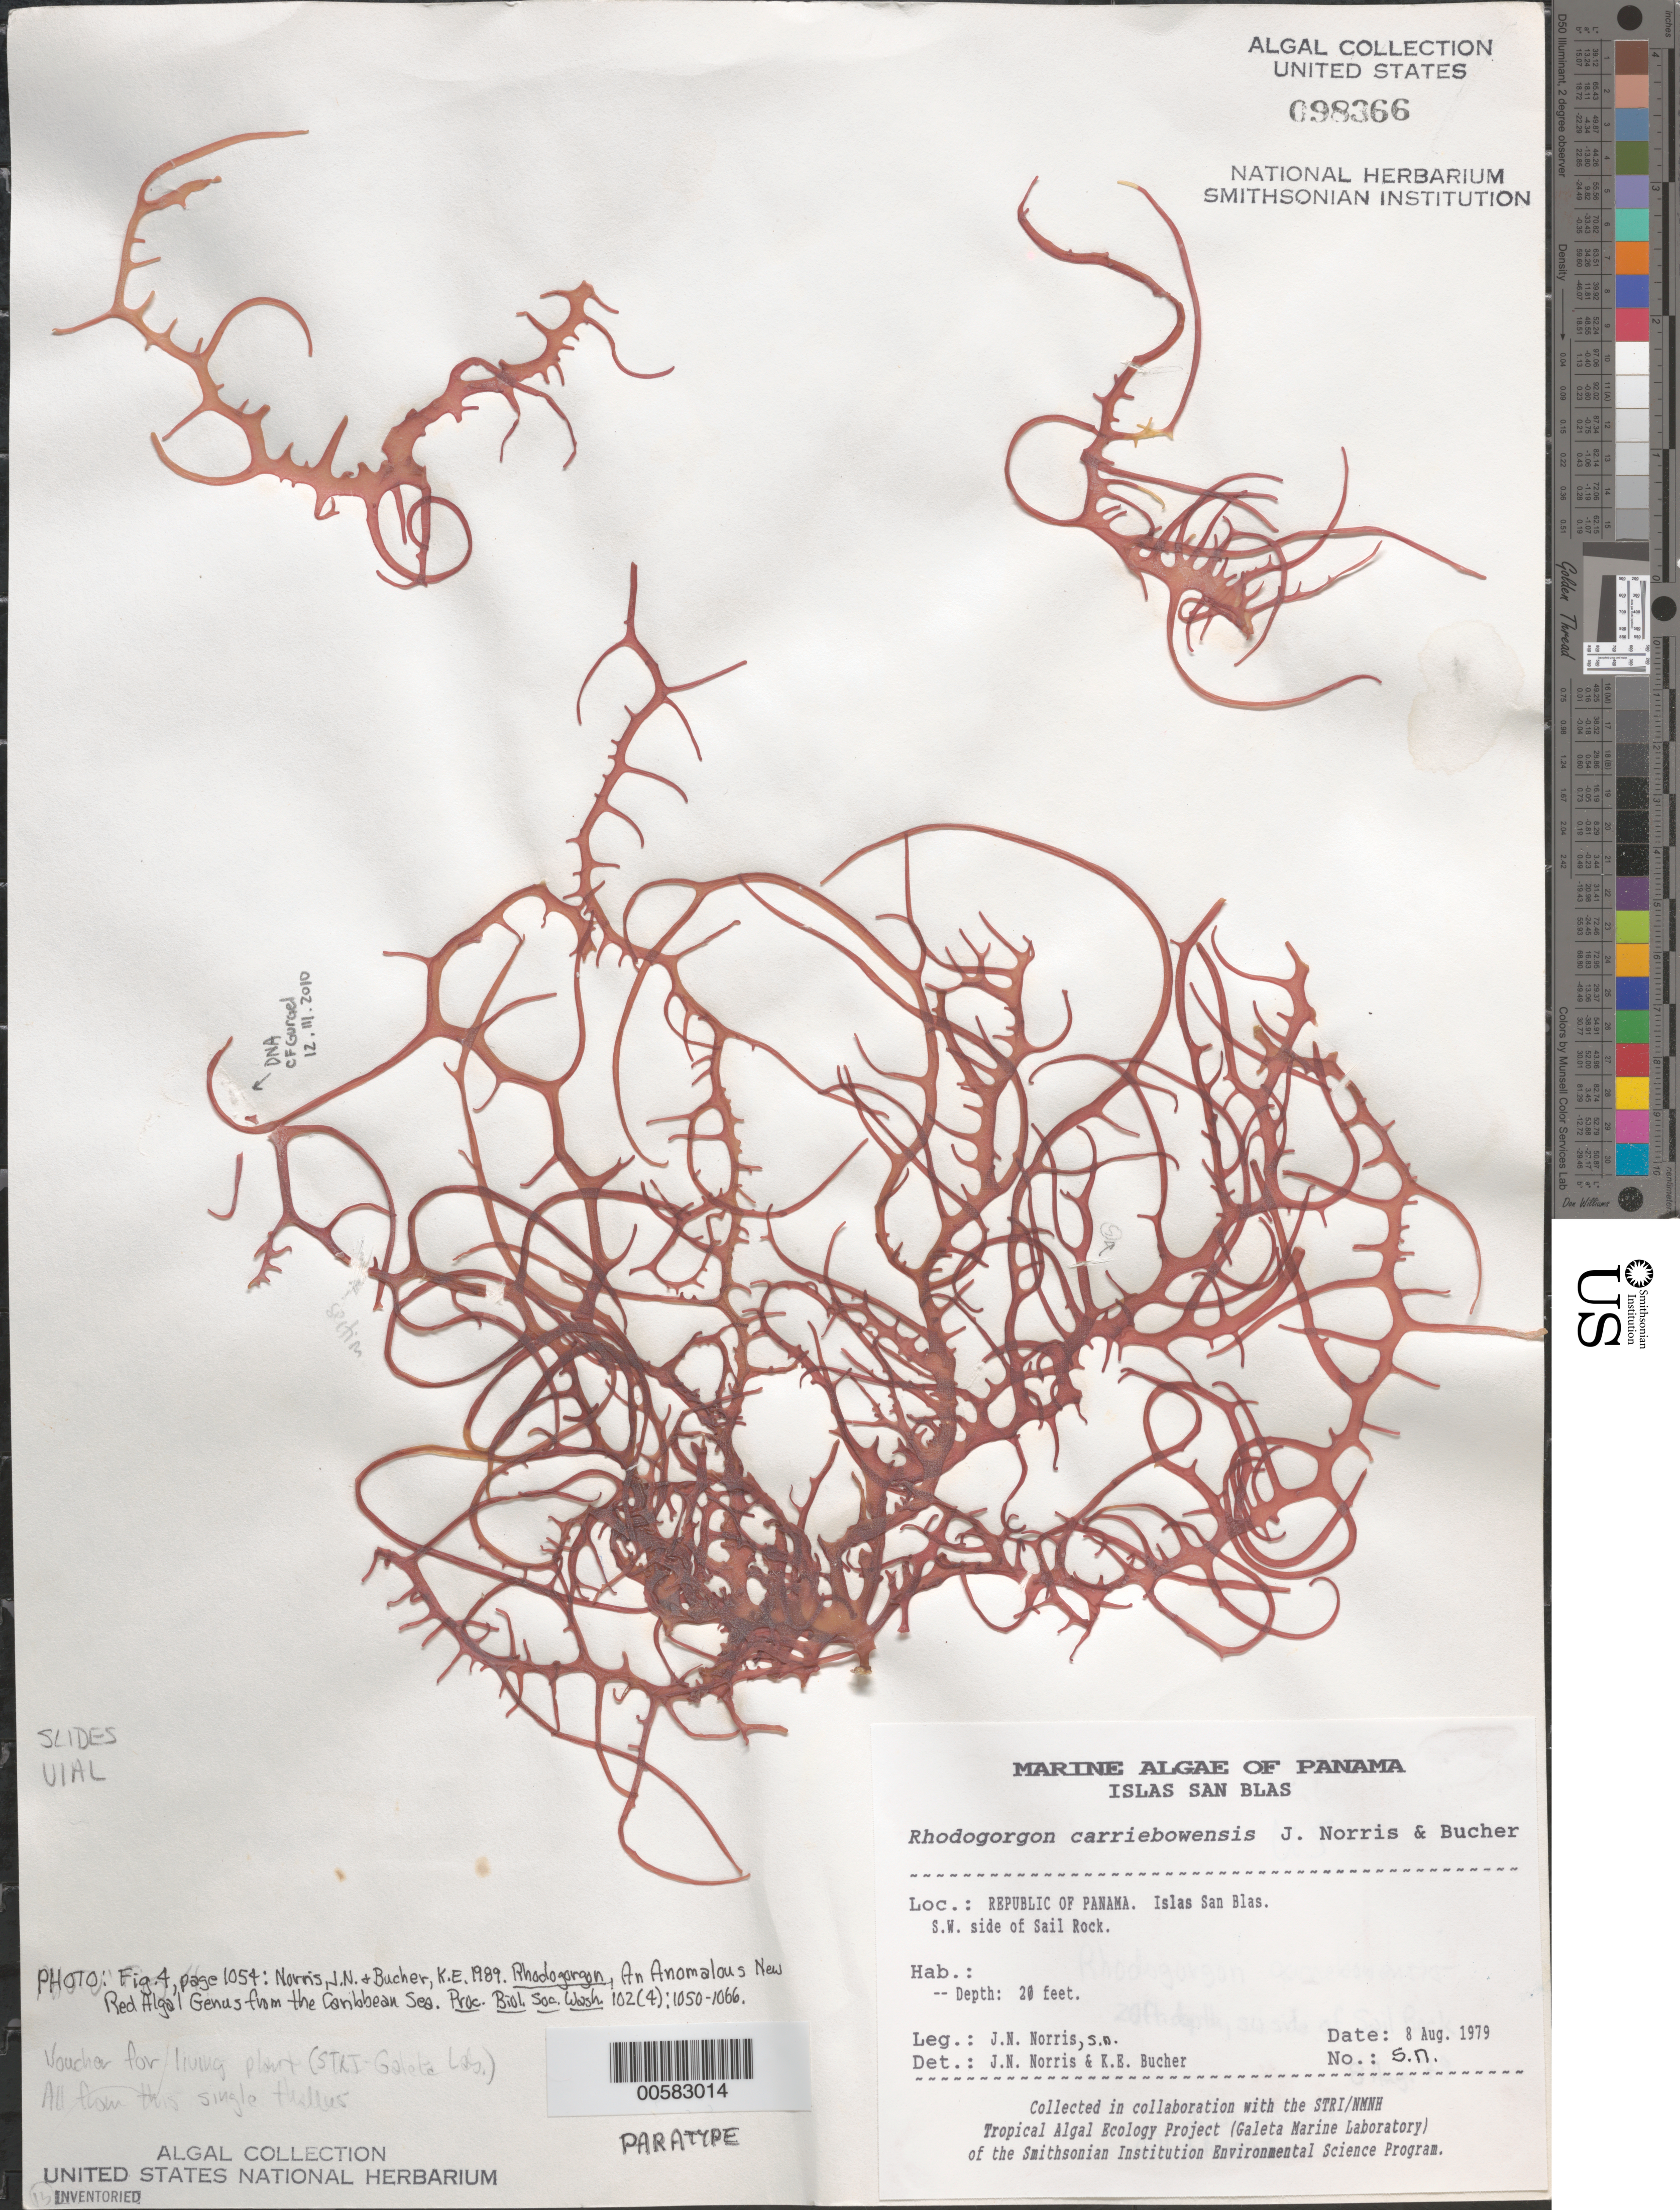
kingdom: Plantae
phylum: Rhodophyta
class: Florideophyceae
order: Rhodogorgonales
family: Rhodogorgonaceae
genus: Rhodogorgon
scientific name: Rhodogorgon ramosissima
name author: J.N. Norris & K.E. Bucher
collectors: J. N. Norris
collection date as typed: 08 Aug 1979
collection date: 1979-08-08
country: Panama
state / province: Kuna Yala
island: Sail Rock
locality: Southwest Sail Rock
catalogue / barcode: US 98366